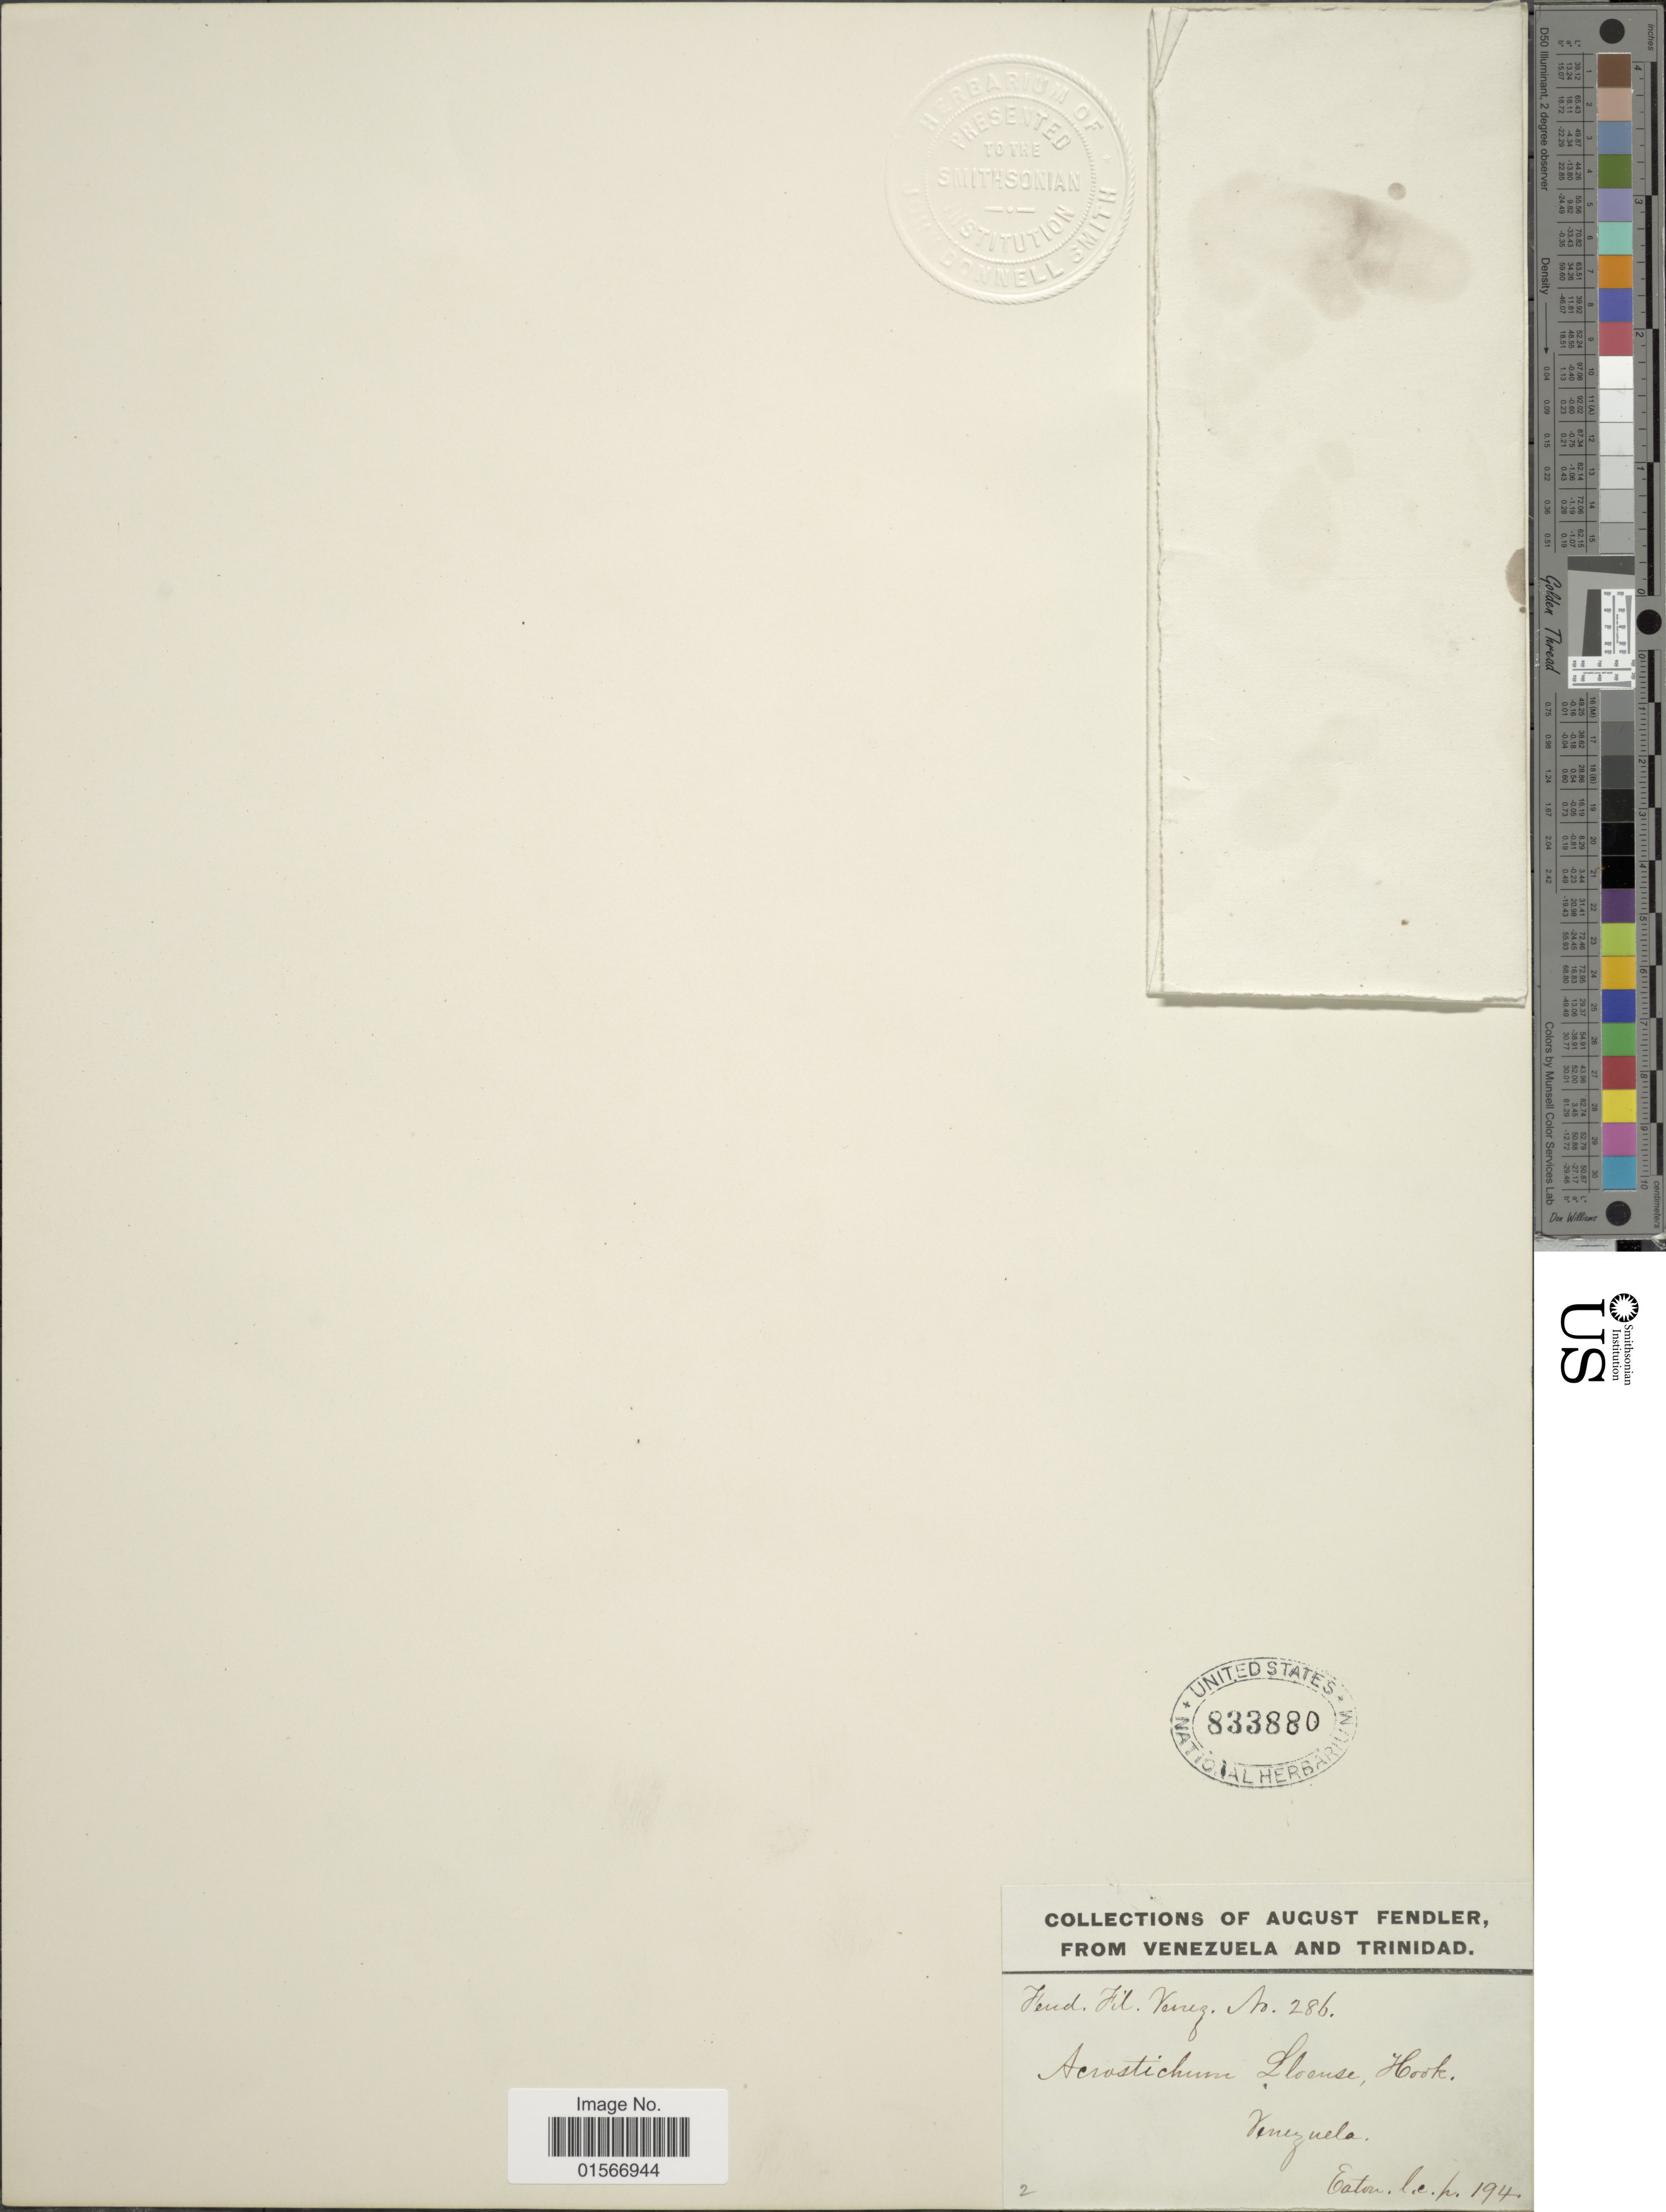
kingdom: Plantae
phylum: Tracheophyta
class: Polypodiopsida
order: Polypodiales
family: Dryopteridaceae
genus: Elaphoglossum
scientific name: Elaphoglossum lloense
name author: (Hook.) T. Moore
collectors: -- Eaton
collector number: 286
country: Venezuela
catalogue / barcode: US 833880